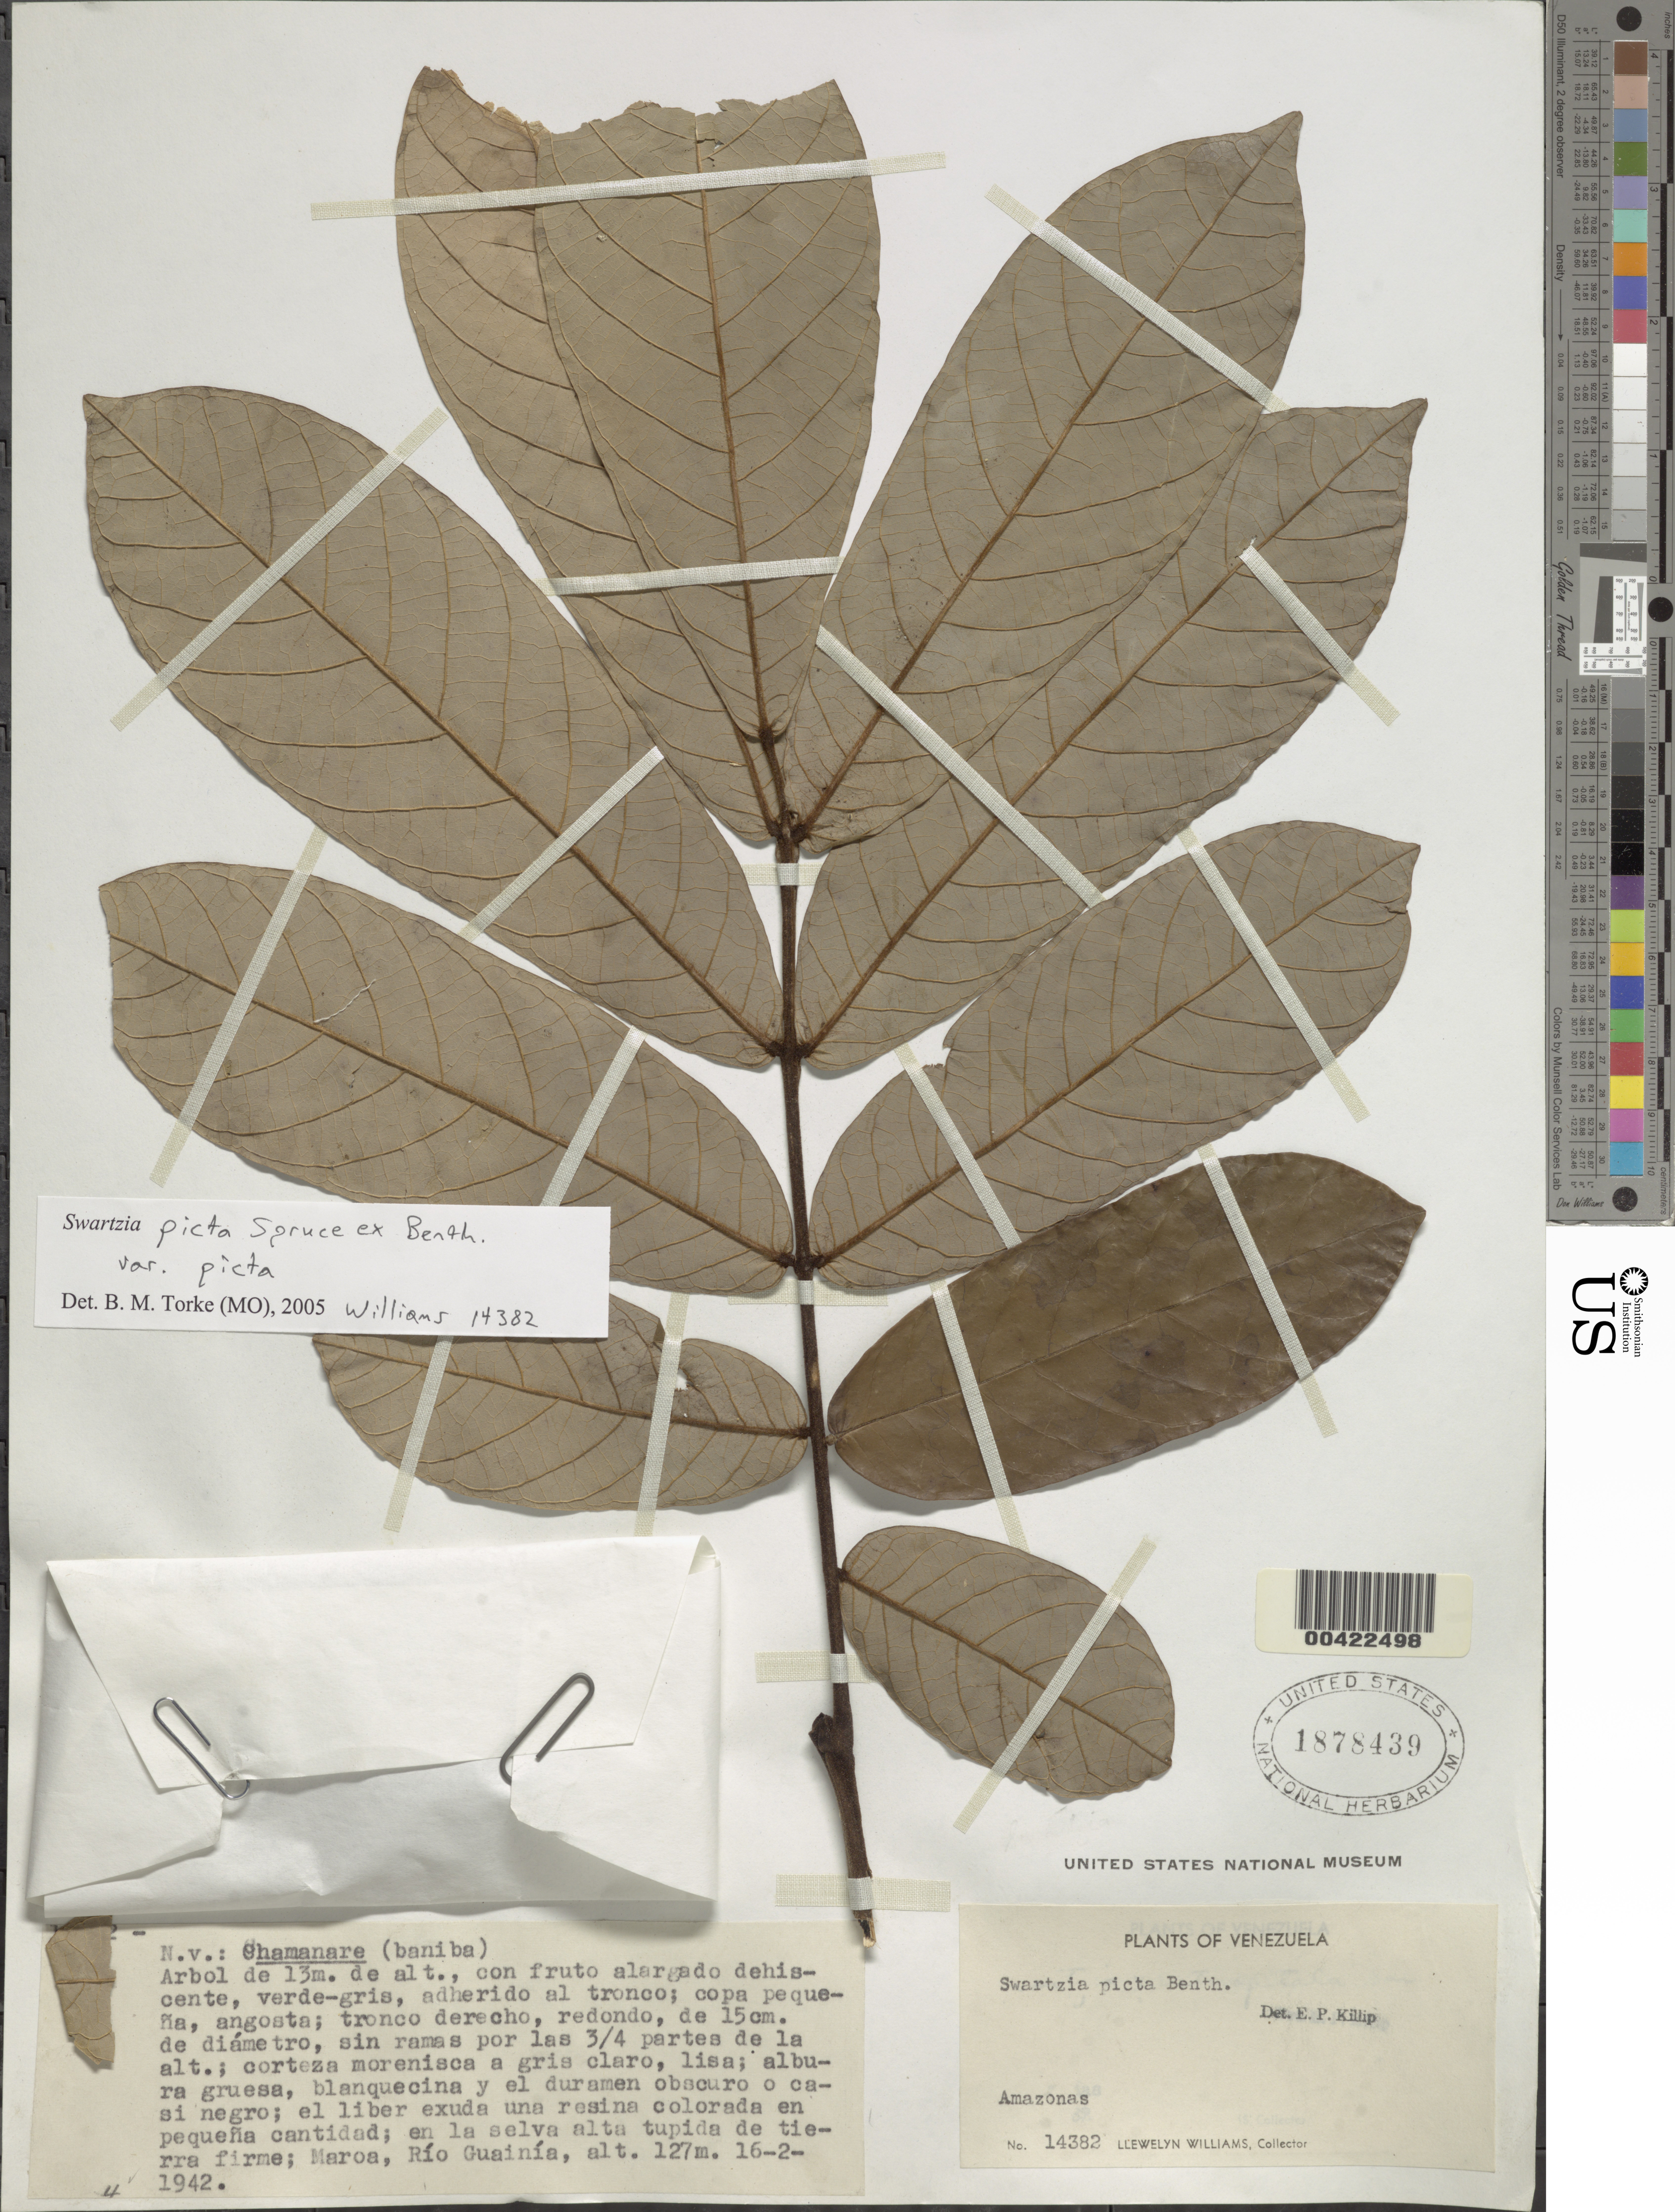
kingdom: Plantae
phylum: Tracheophyta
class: Magnoliopsida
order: Fabales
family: Fabaceae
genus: Swartzia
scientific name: Swartzia picta var. picta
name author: Spruce ex Benth.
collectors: Ll. Williams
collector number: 14382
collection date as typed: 16 Feb 1942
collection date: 1942-02-16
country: Venezuela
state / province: Amazonas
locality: Maroa; rio guainia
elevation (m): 127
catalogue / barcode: US 1878439